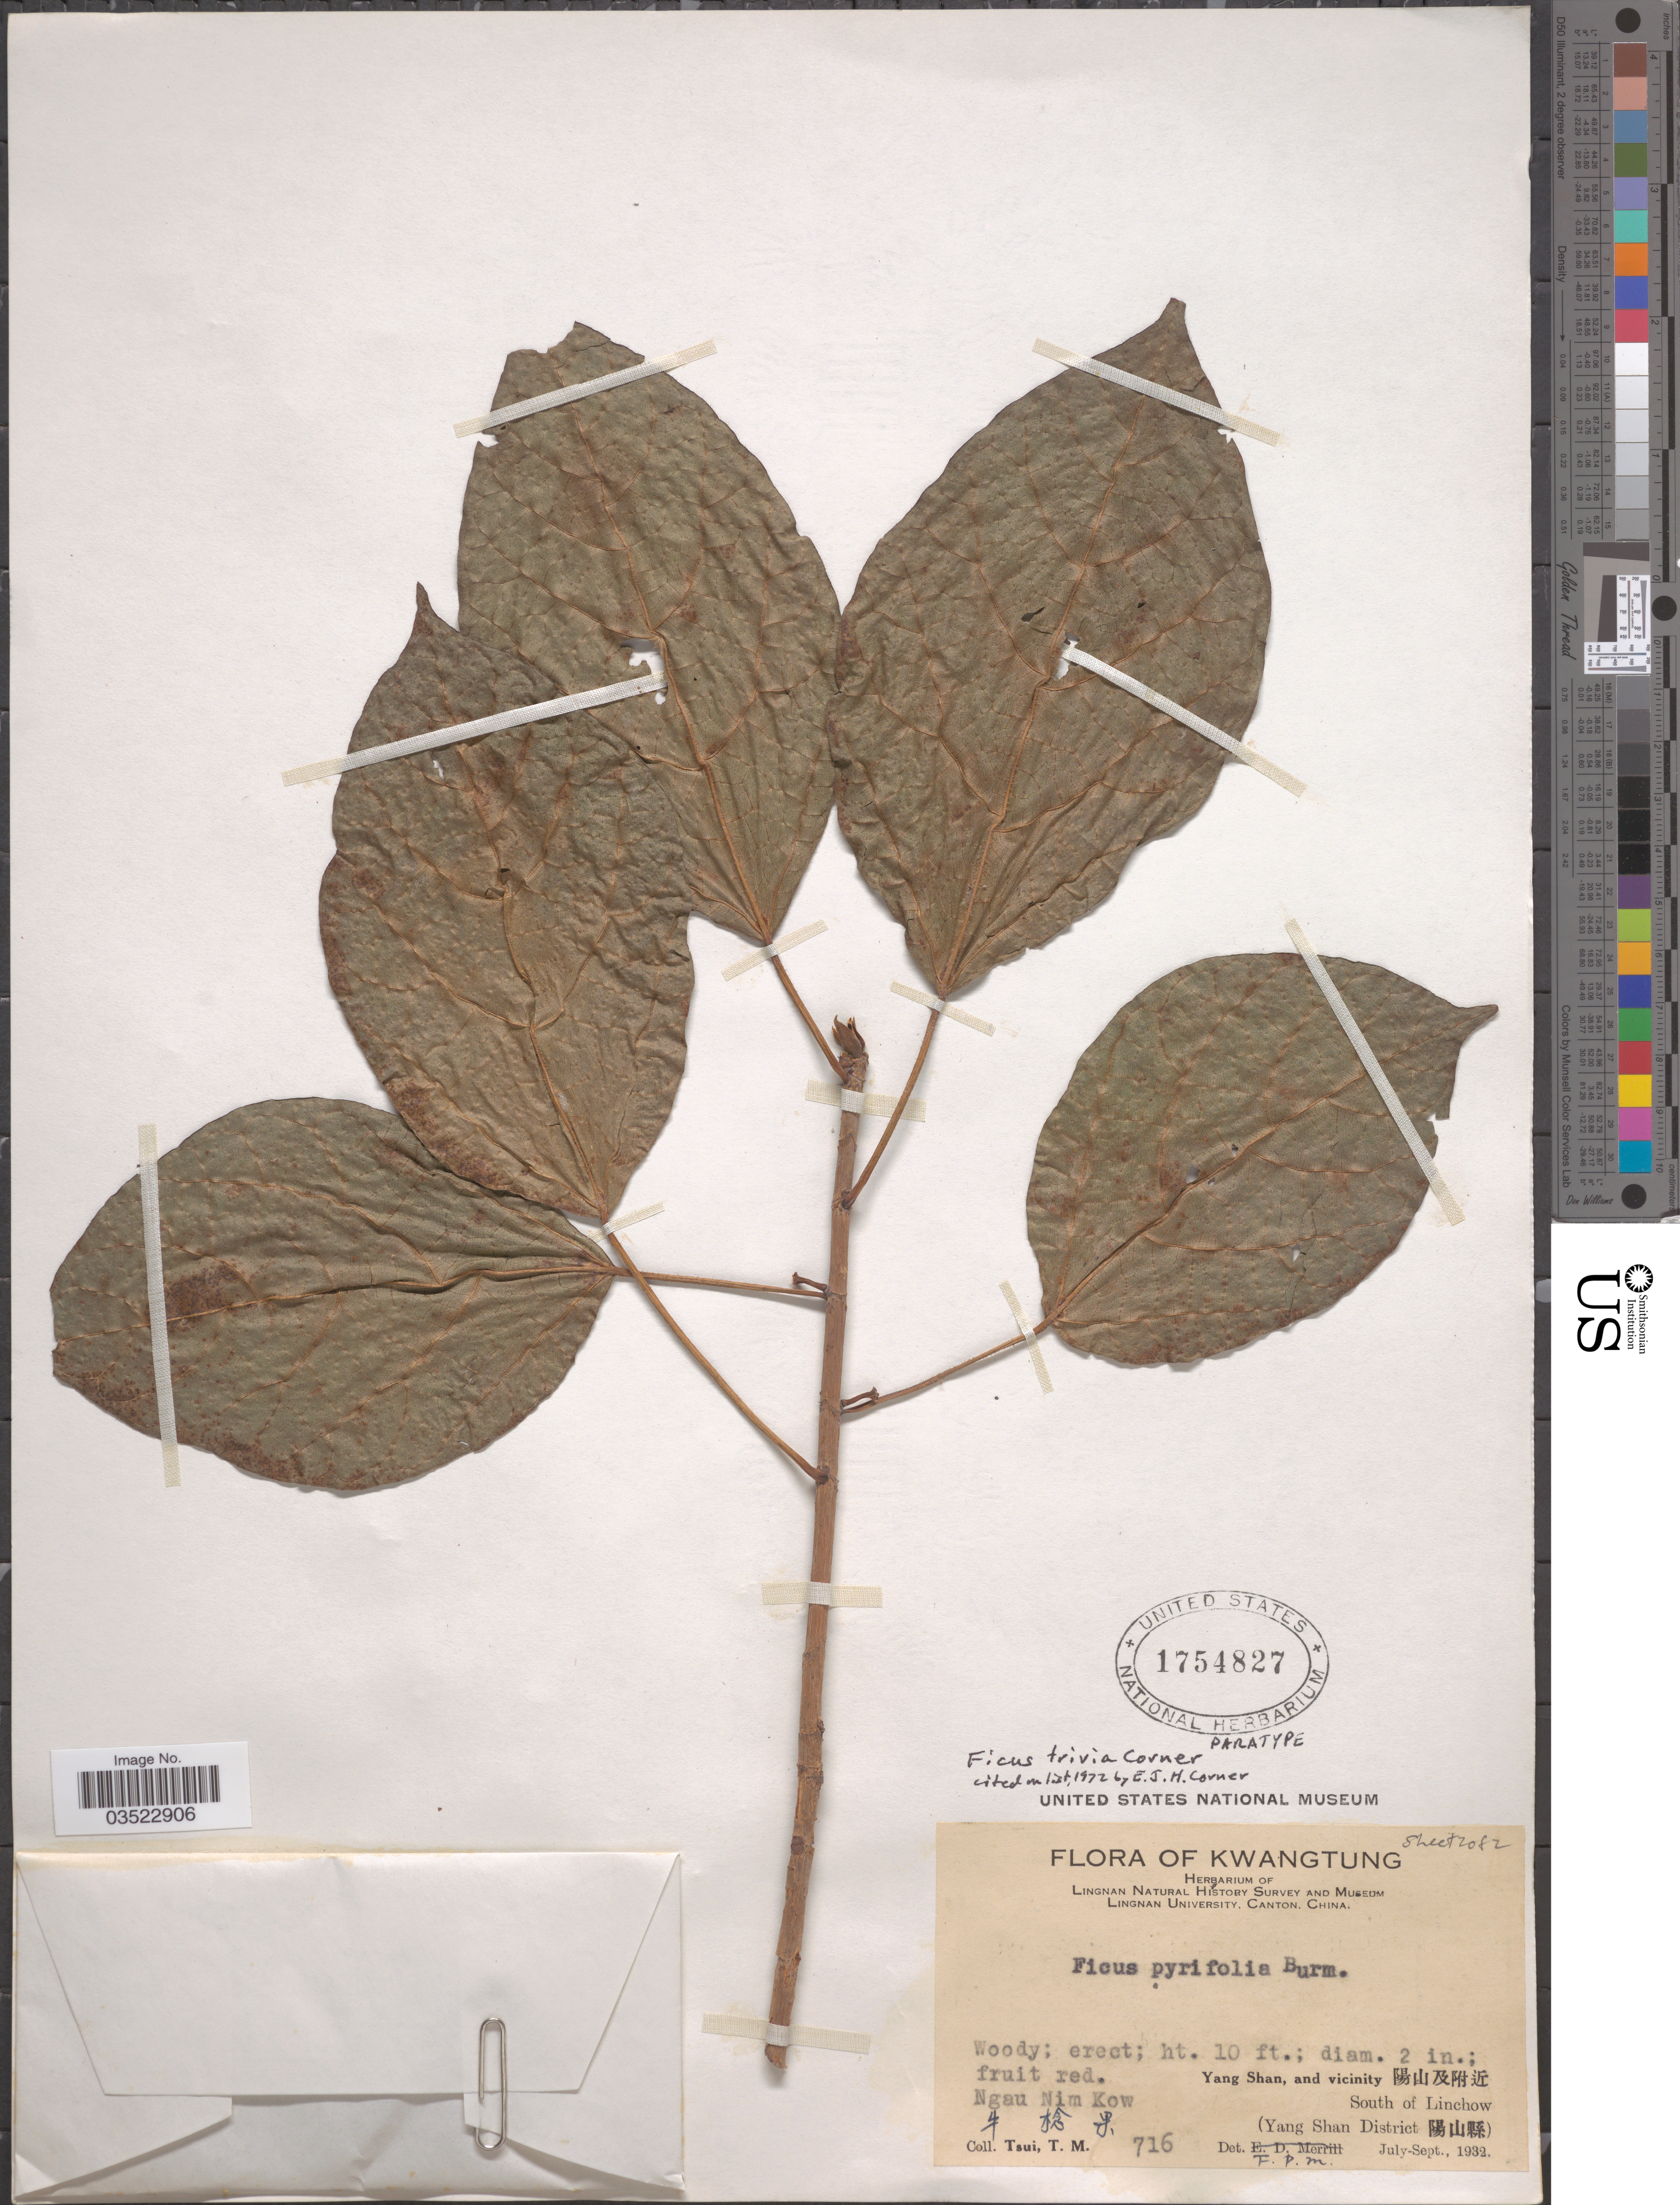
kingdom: Plantae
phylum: Tracheophyta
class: Magnoliopsida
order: Rosales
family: Moraceae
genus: Ficus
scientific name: Ficus trivia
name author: Corner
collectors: T. Tsui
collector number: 716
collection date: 1932-07/1932-09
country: China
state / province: Guangdong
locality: Kwangtung. Lingnan Natural History Survey and Museum Lingnan University, Canton, China. Ngau Nim Kow X. Yang Shan, and vicinity X. South of Linchow. (Yang Shan District X).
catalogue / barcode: US 1754827